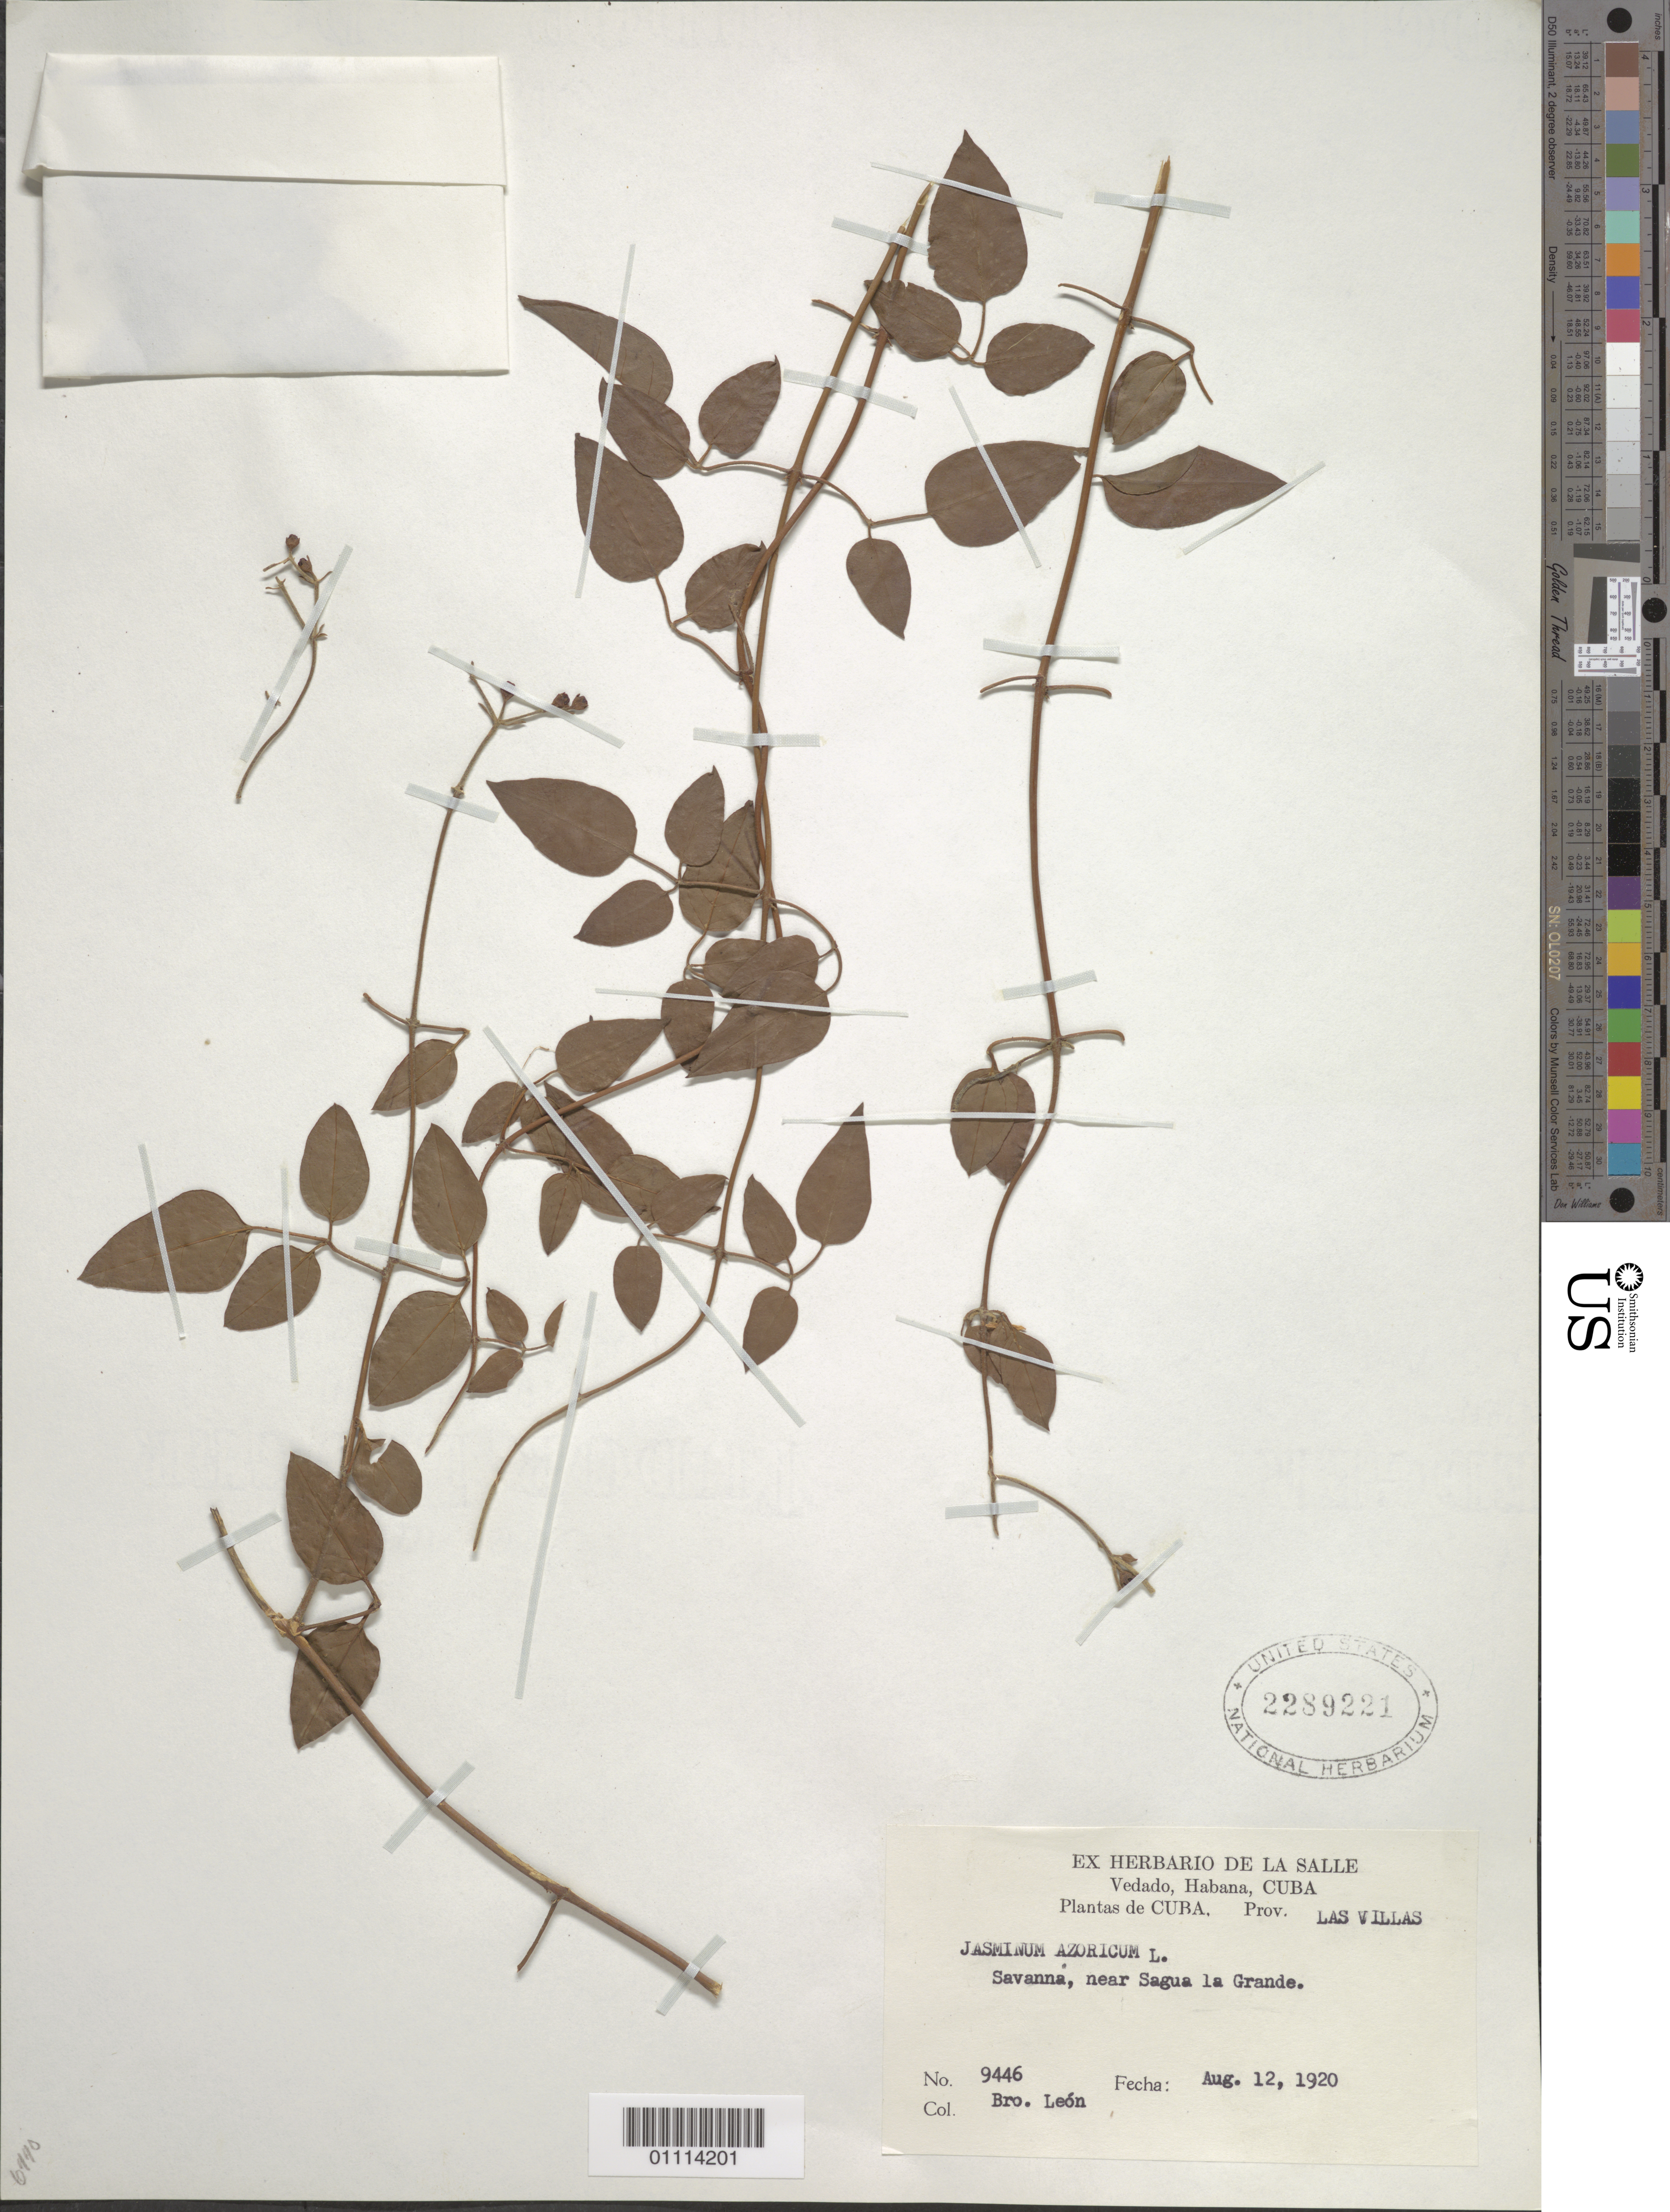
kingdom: Plantae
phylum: Tracheophyta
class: Magnoliopsida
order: Lamiales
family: Oleaceae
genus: Jasminum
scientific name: Jasminum azoricum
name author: L.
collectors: Bro. León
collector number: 9446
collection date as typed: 12 Aug 1920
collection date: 1920-08-12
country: Cuba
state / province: Villa Clara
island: Cuba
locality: Savanna, near Sagua la Grande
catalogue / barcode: US 2289221